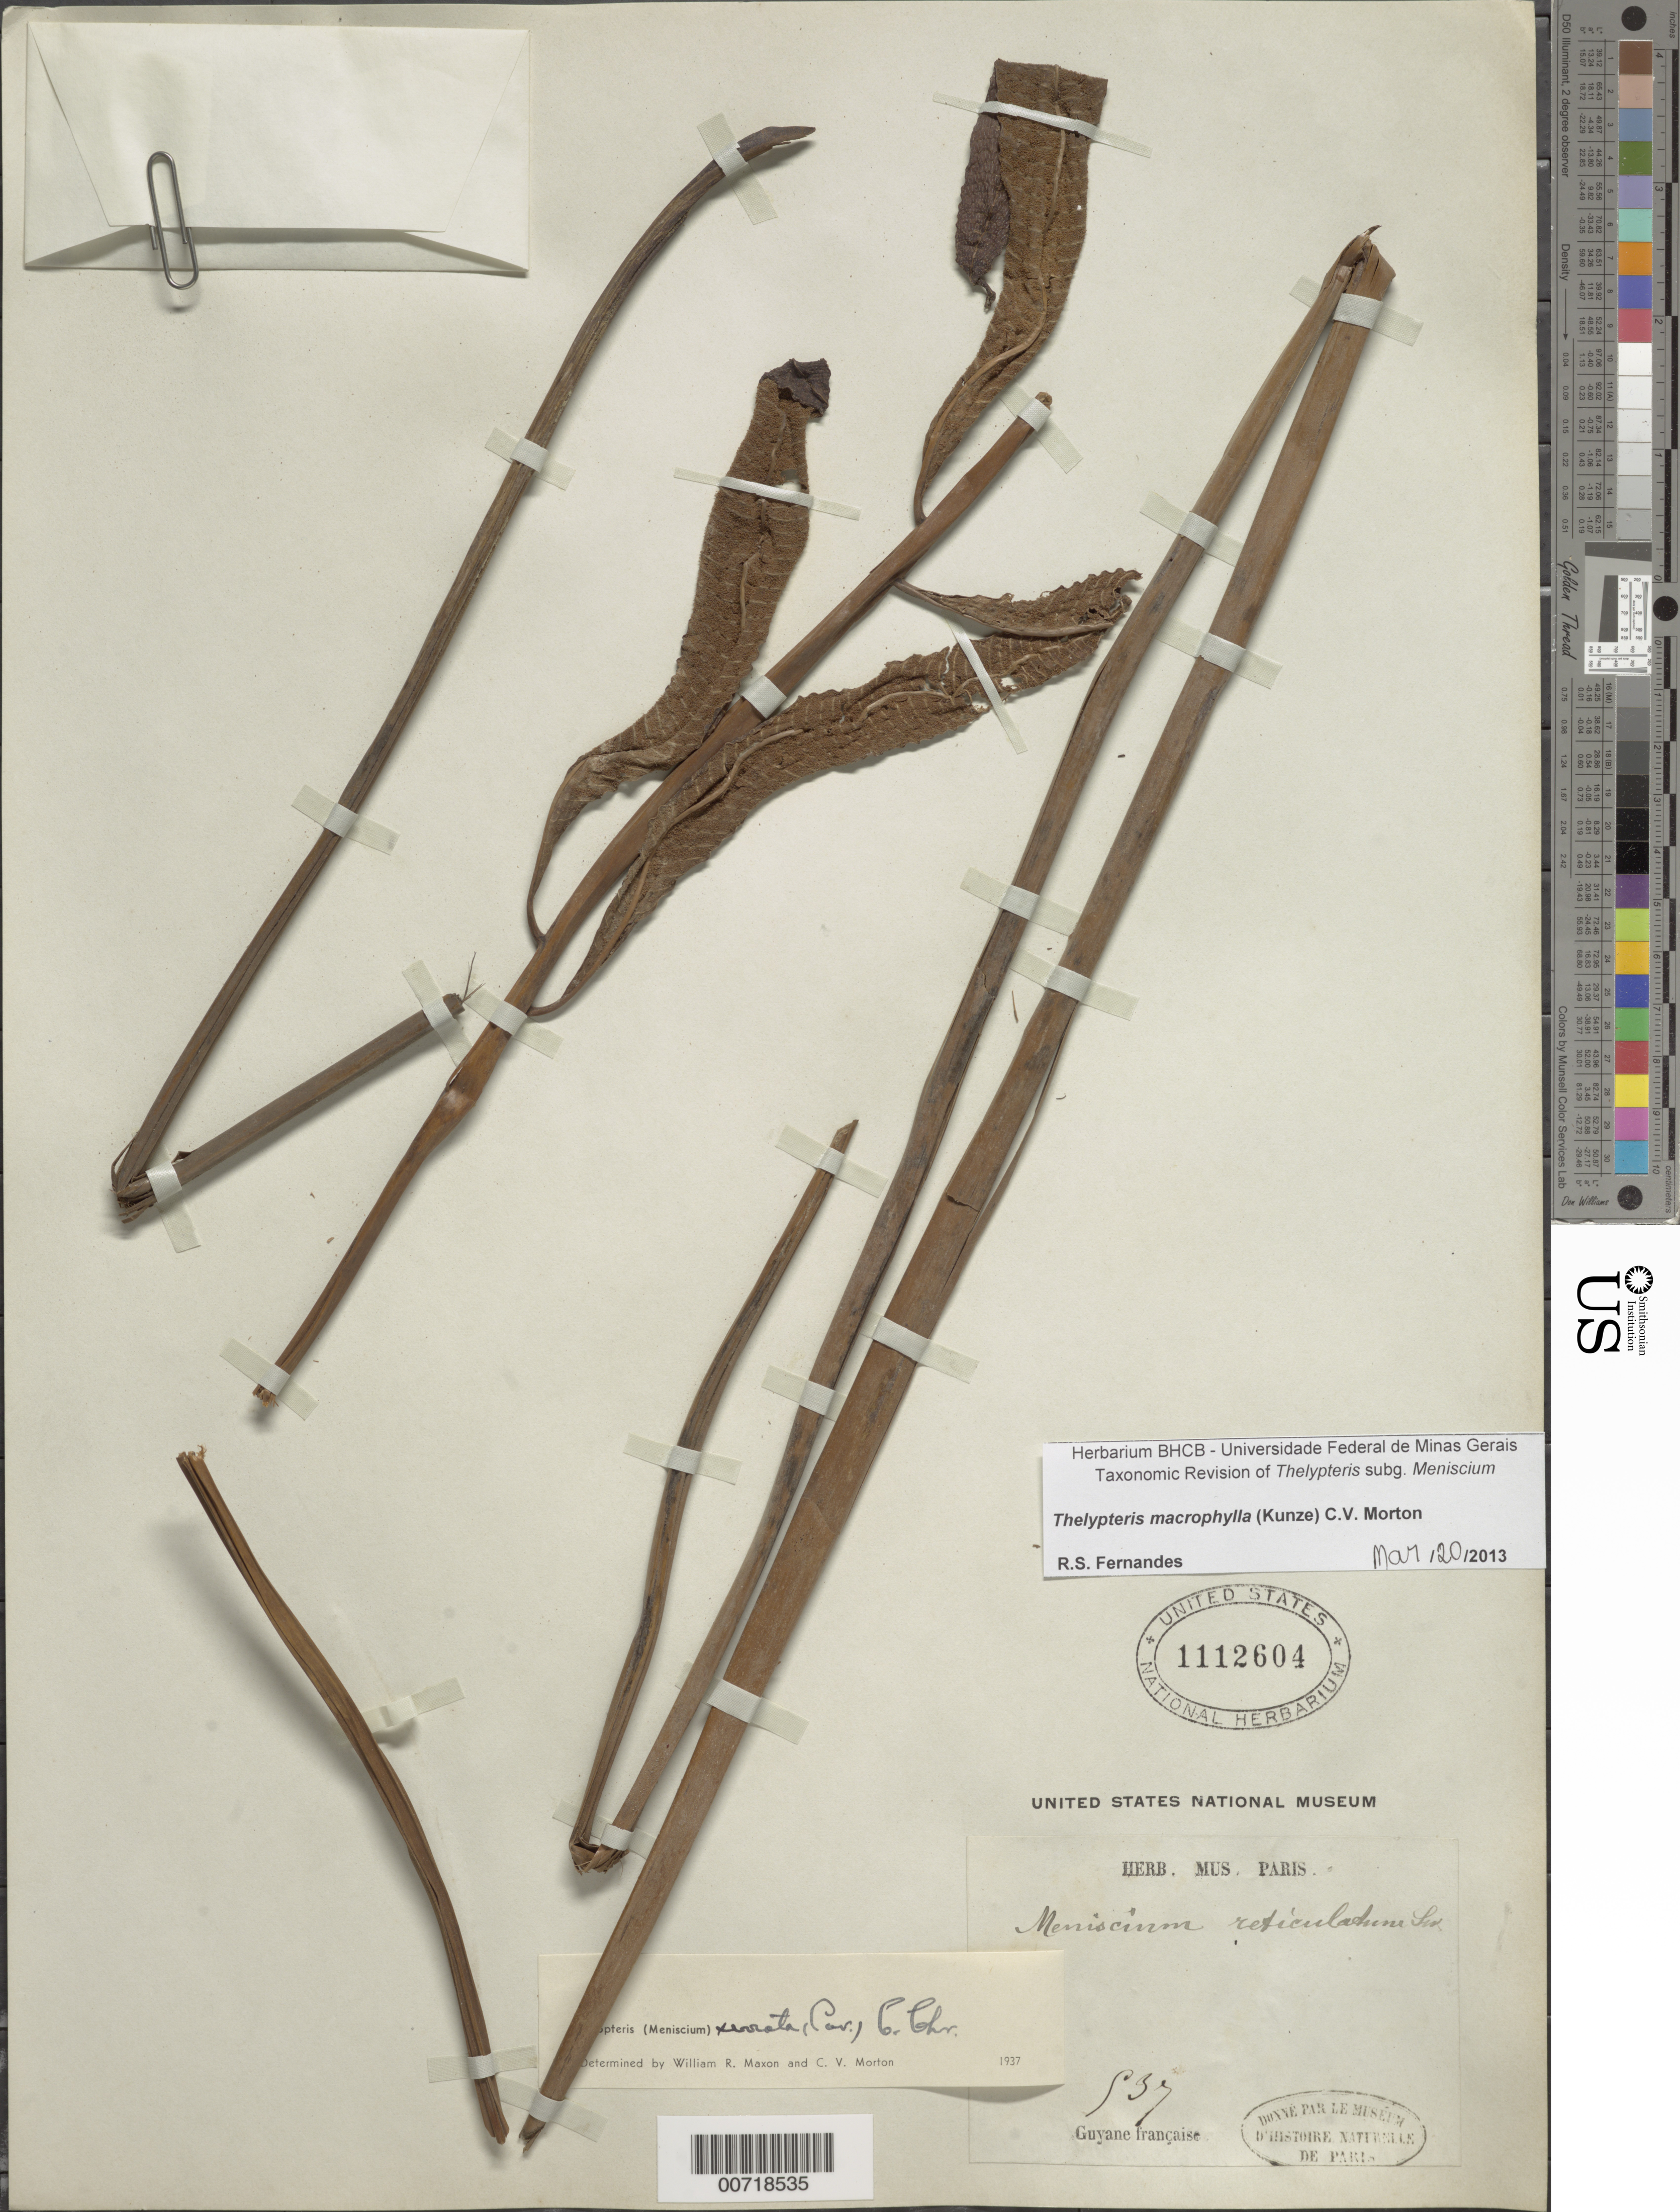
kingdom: Plantae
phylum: Tracheophyta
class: Polypodiopsida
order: Polypodiales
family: Thelypteridaceae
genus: Meniscium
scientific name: Meniscium macrophyllum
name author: Kunze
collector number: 537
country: French Guiana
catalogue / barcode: US 1112604